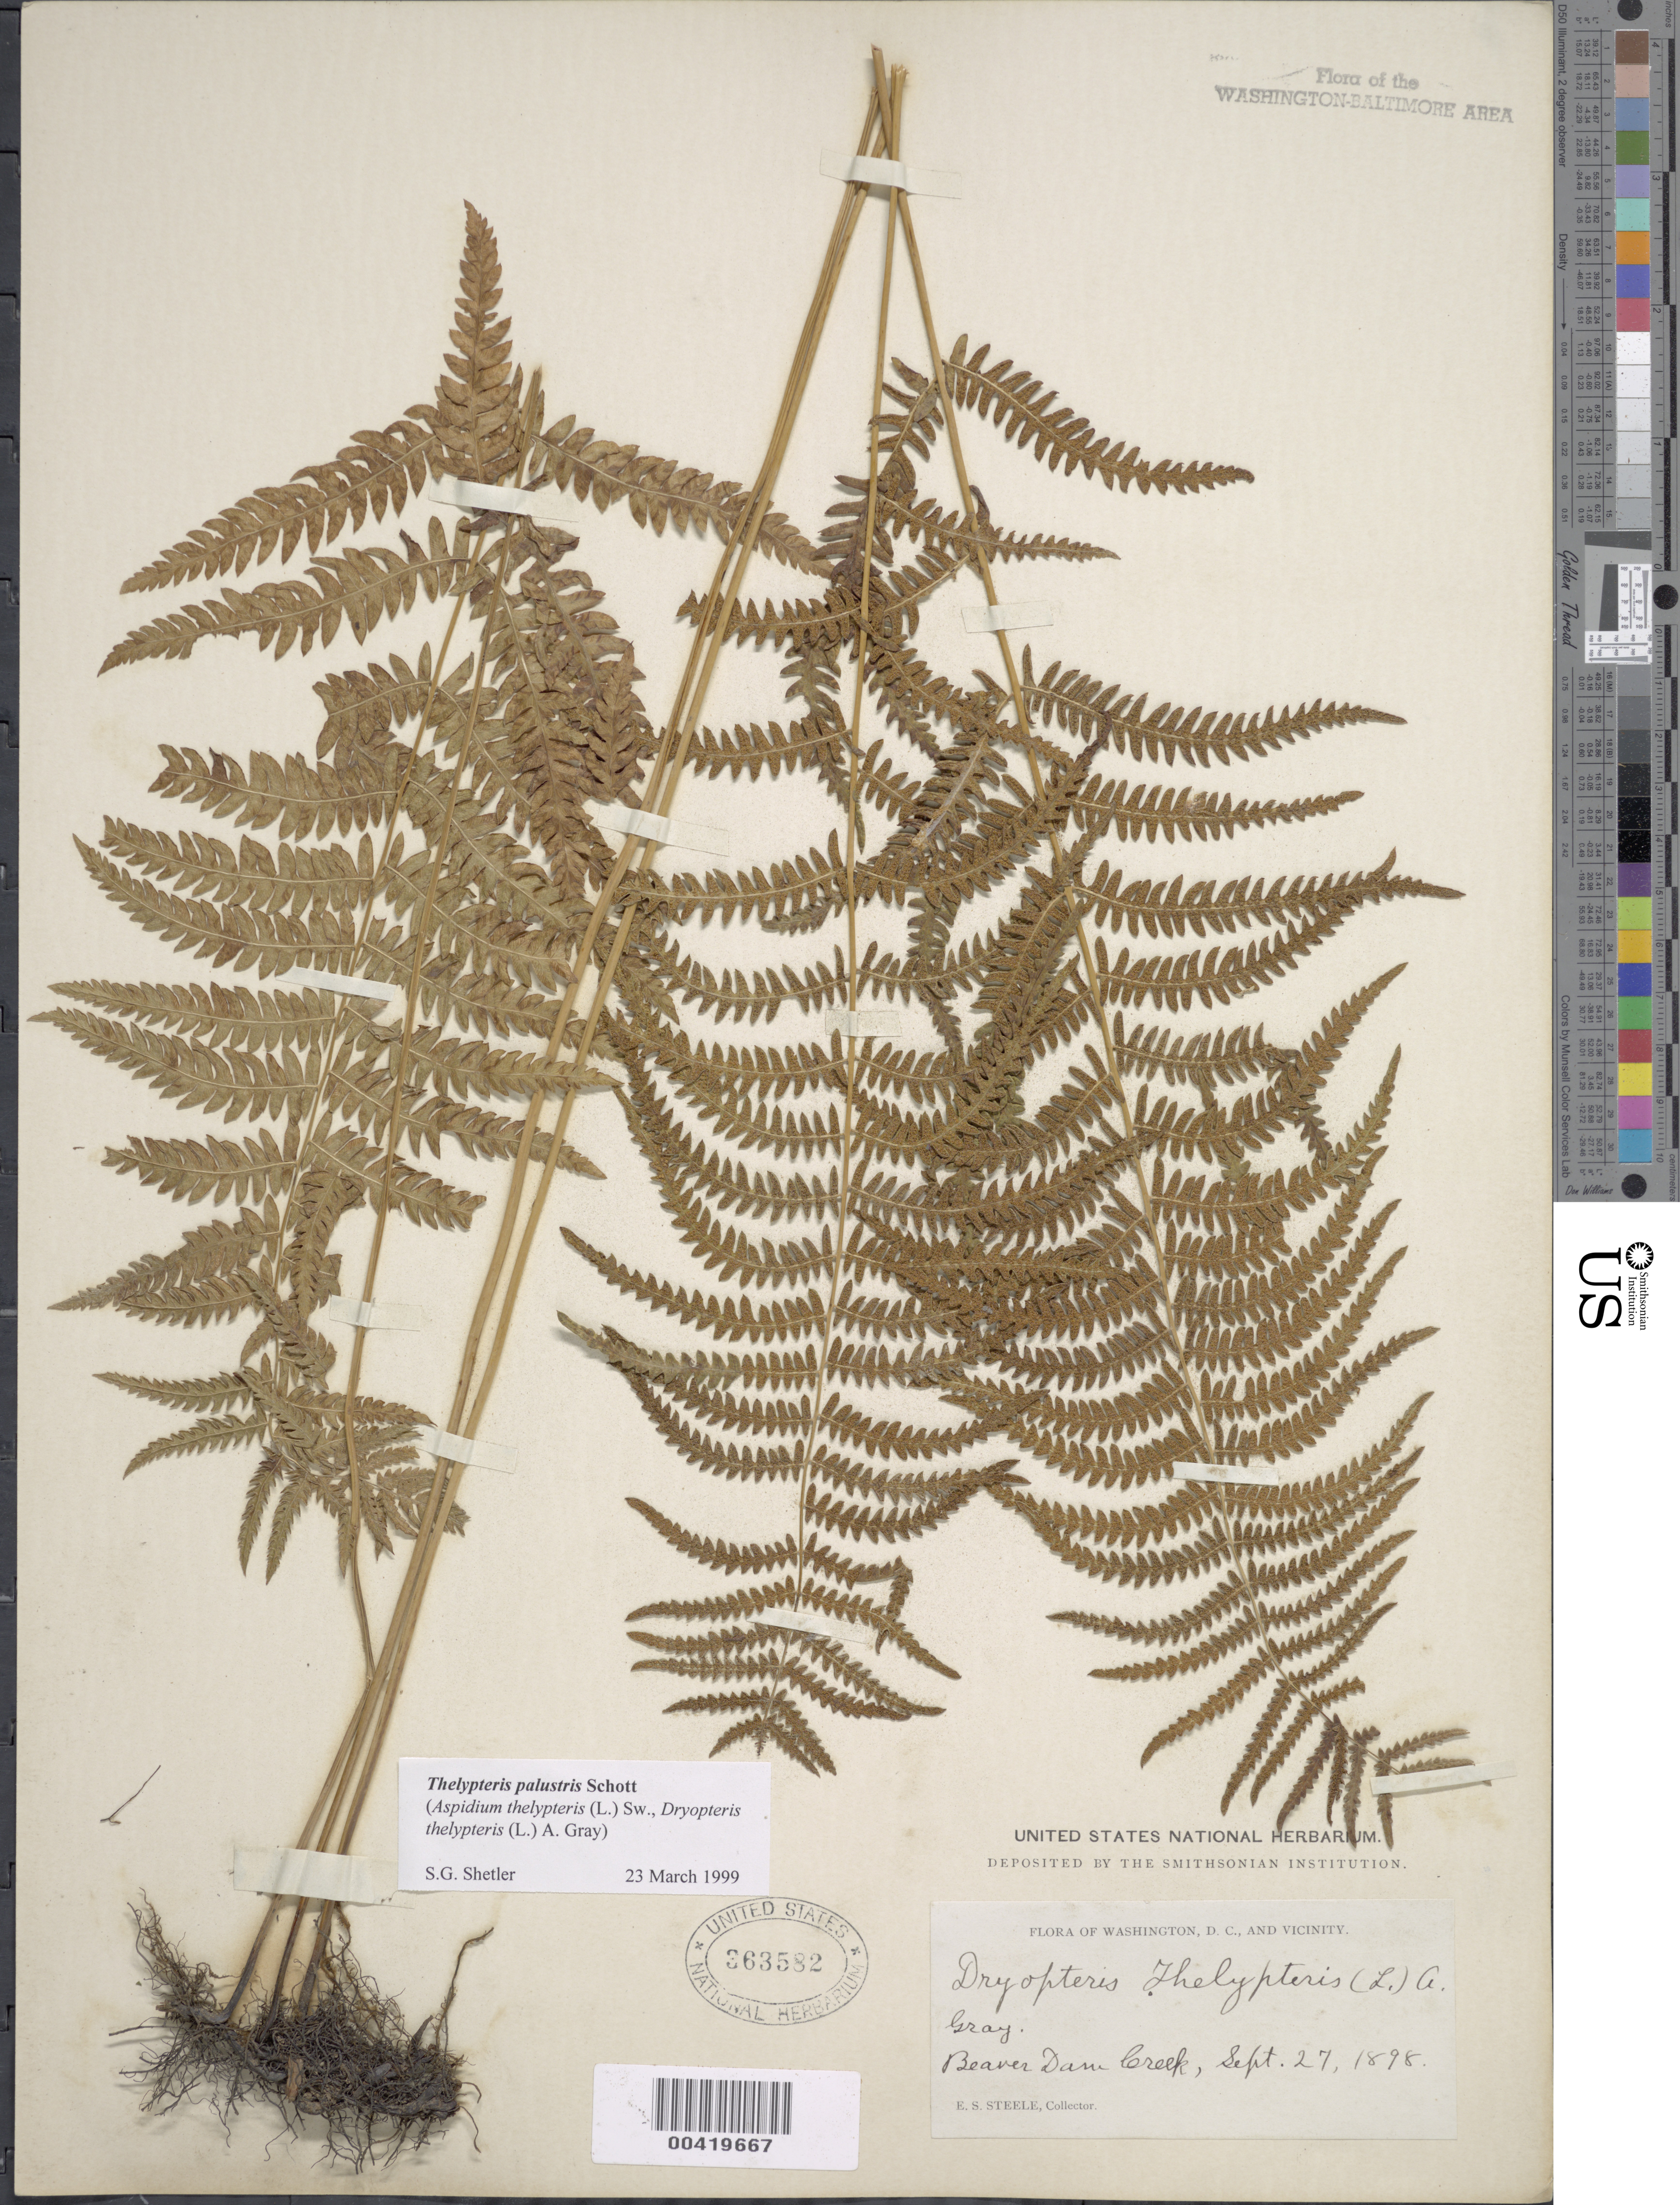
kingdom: Plantae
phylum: Tracheophyta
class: Polypodiopsida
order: Polypodiales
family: Thelypteridaceae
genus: Thelypteris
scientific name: Thelypteris palustris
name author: (Salisb.) Schott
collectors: E. Steele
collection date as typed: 27 Sep 1898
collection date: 1898-09-27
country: United States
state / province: Maryland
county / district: Prince George's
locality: Beaver Dam Creek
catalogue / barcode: US 363582